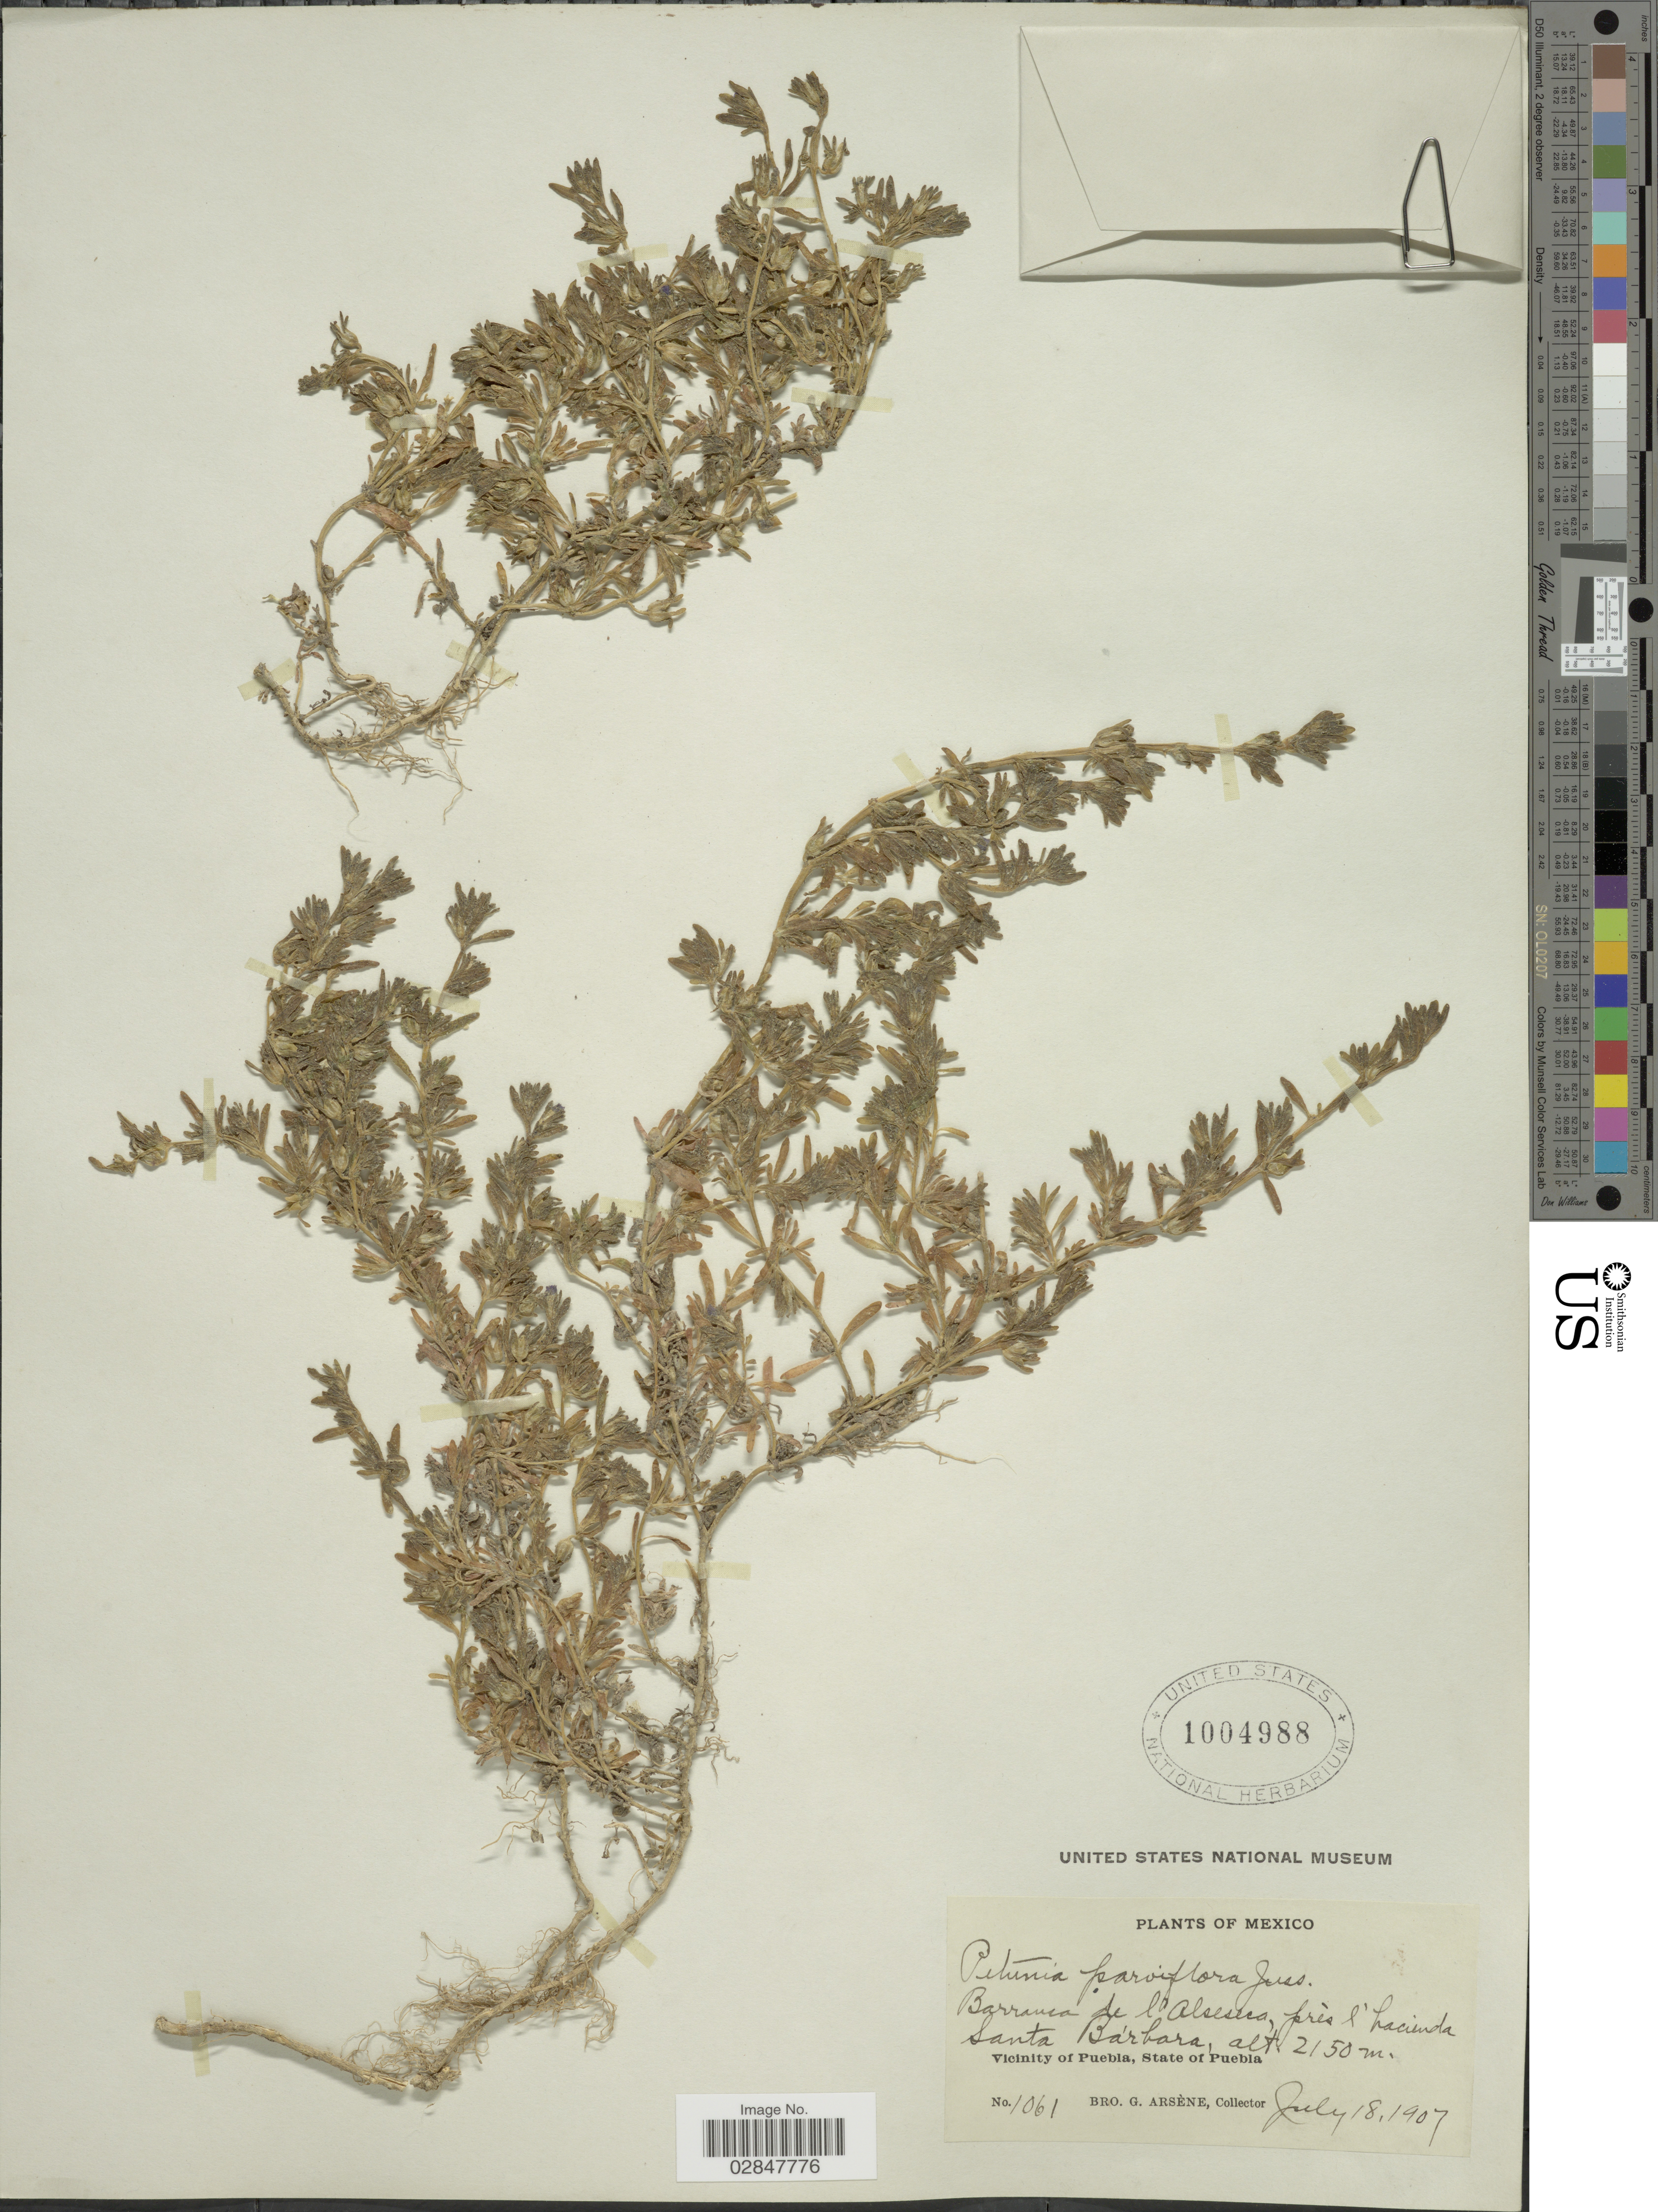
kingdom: Plantae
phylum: Tracheophyta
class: Magnoliopsida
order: Solanales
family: Solanaceae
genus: Petunia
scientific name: Petunia parviflora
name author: Juss.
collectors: Bro. G. Arsène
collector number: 1061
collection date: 1907-07-18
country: Mexico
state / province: Puebla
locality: Barranca de l'Alseseca, près l'hacienda Santa Barbara, Vicinity of Puebla.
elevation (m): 2150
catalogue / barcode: US 1004988